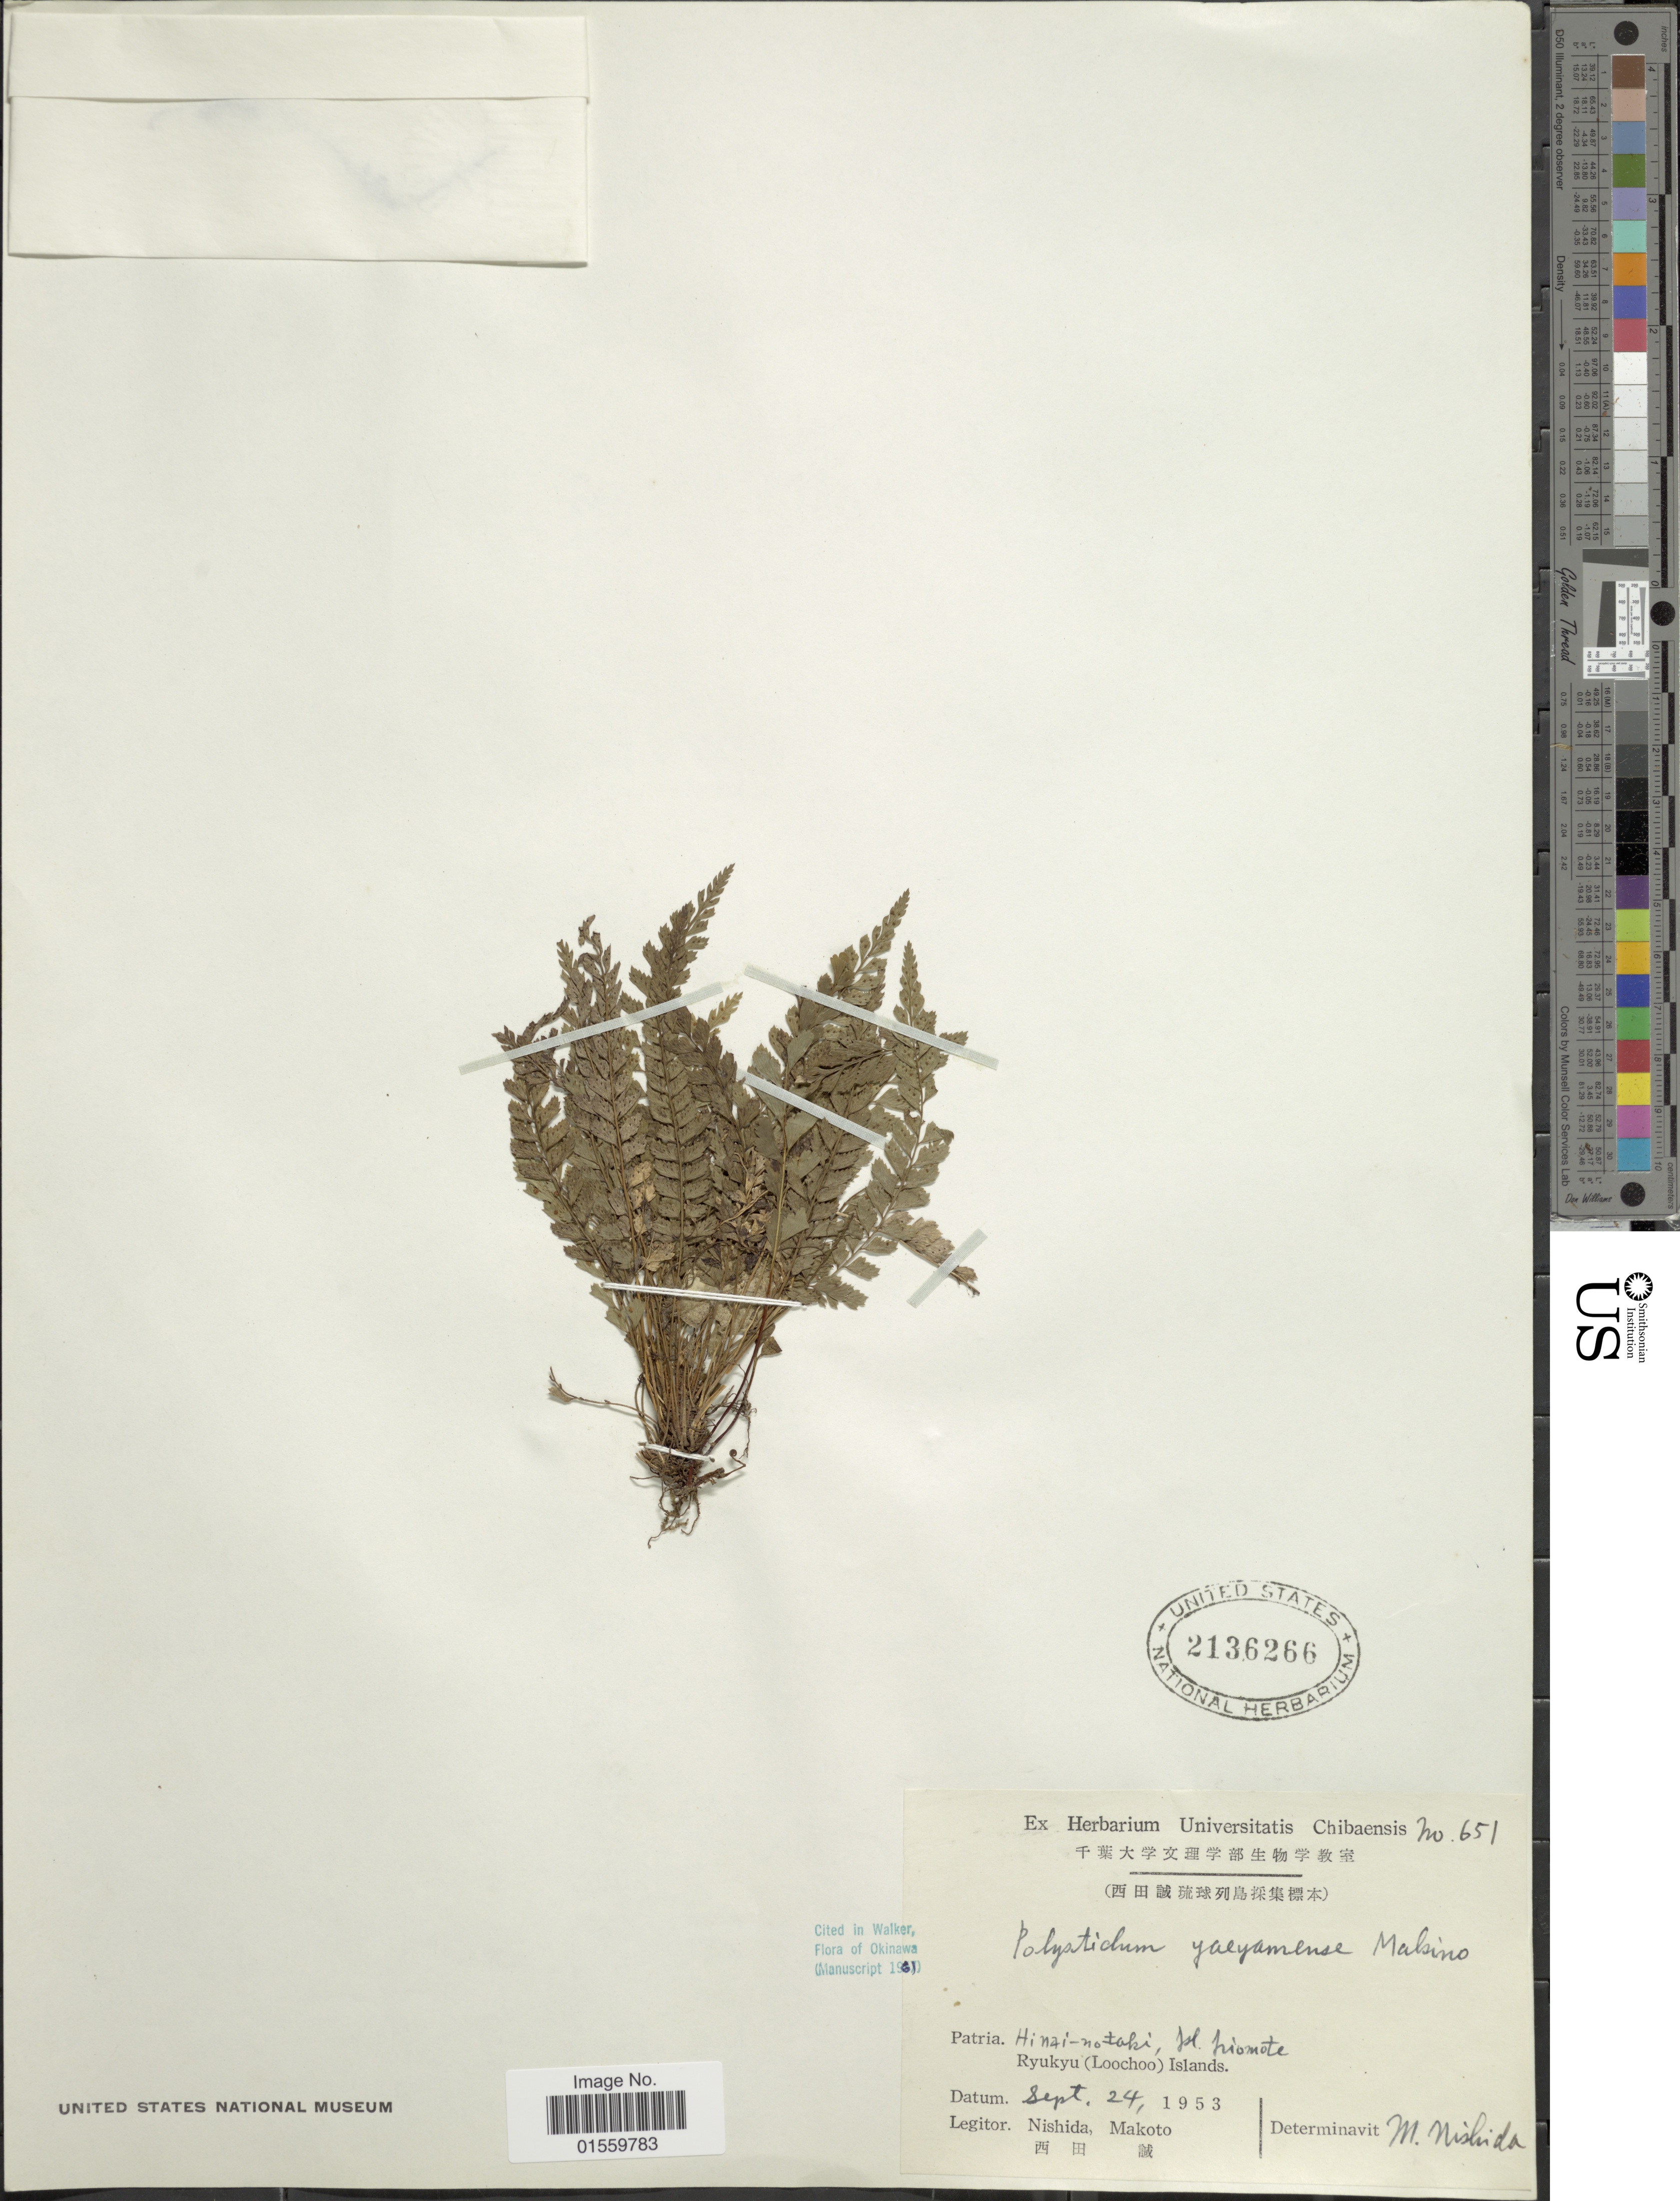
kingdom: Plantae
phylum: Tracheophyta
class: Polypodiopsida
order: Polypodiales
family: Dryopteridaceae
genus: Polystichum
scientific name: Polystichum yaeyamense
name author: (Makino) Makino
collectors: Nishida & Makoto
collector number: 651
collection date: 1953-09-24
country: Japan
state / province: Okinawa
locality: Hinai-notaki, Isl. Iriomote, Ryukyu (Loochoo) Islands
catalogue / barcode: US 2136266